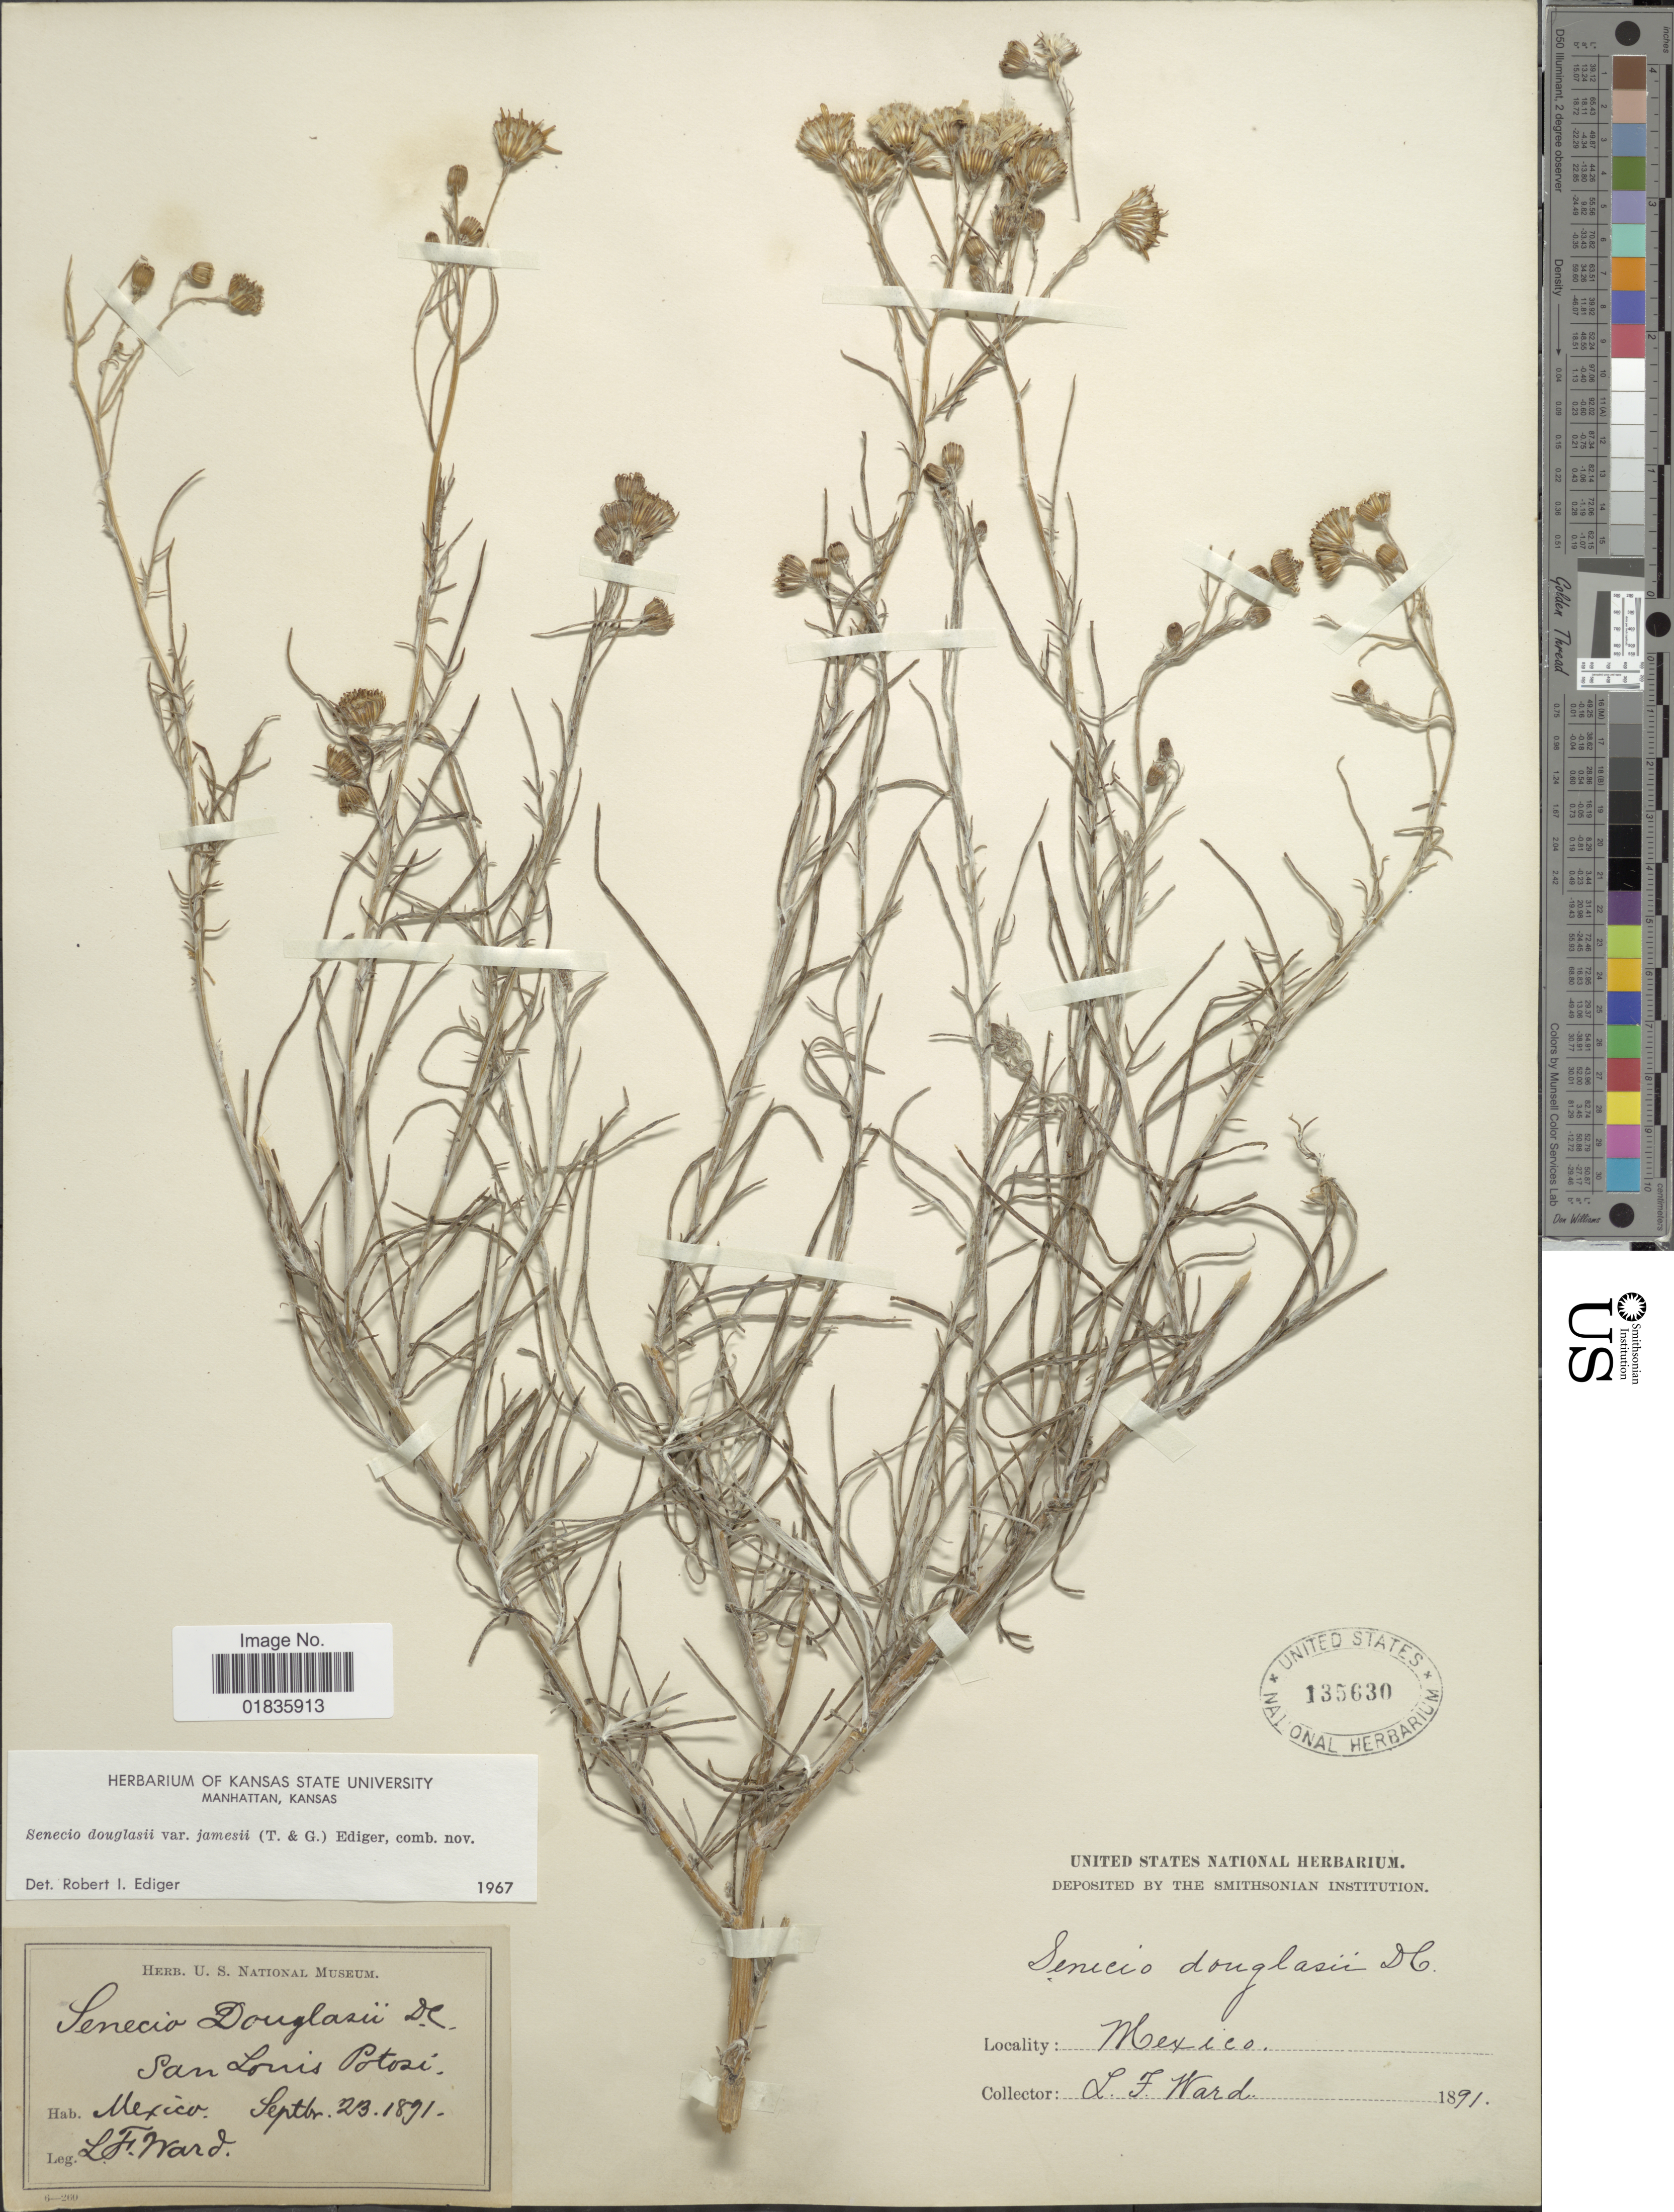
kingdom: Plantae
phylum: Tracheophyta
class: Magnoliopsida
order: Asterales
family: Asteraceae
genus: Senecio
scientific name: Senecio flaccidus var. flaccidus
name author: Less.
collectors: L. Ward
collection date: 1891-09-23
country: Mexico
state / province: San Luis Potosí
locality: Mexico. [unsure placement]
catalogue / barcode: US 135630